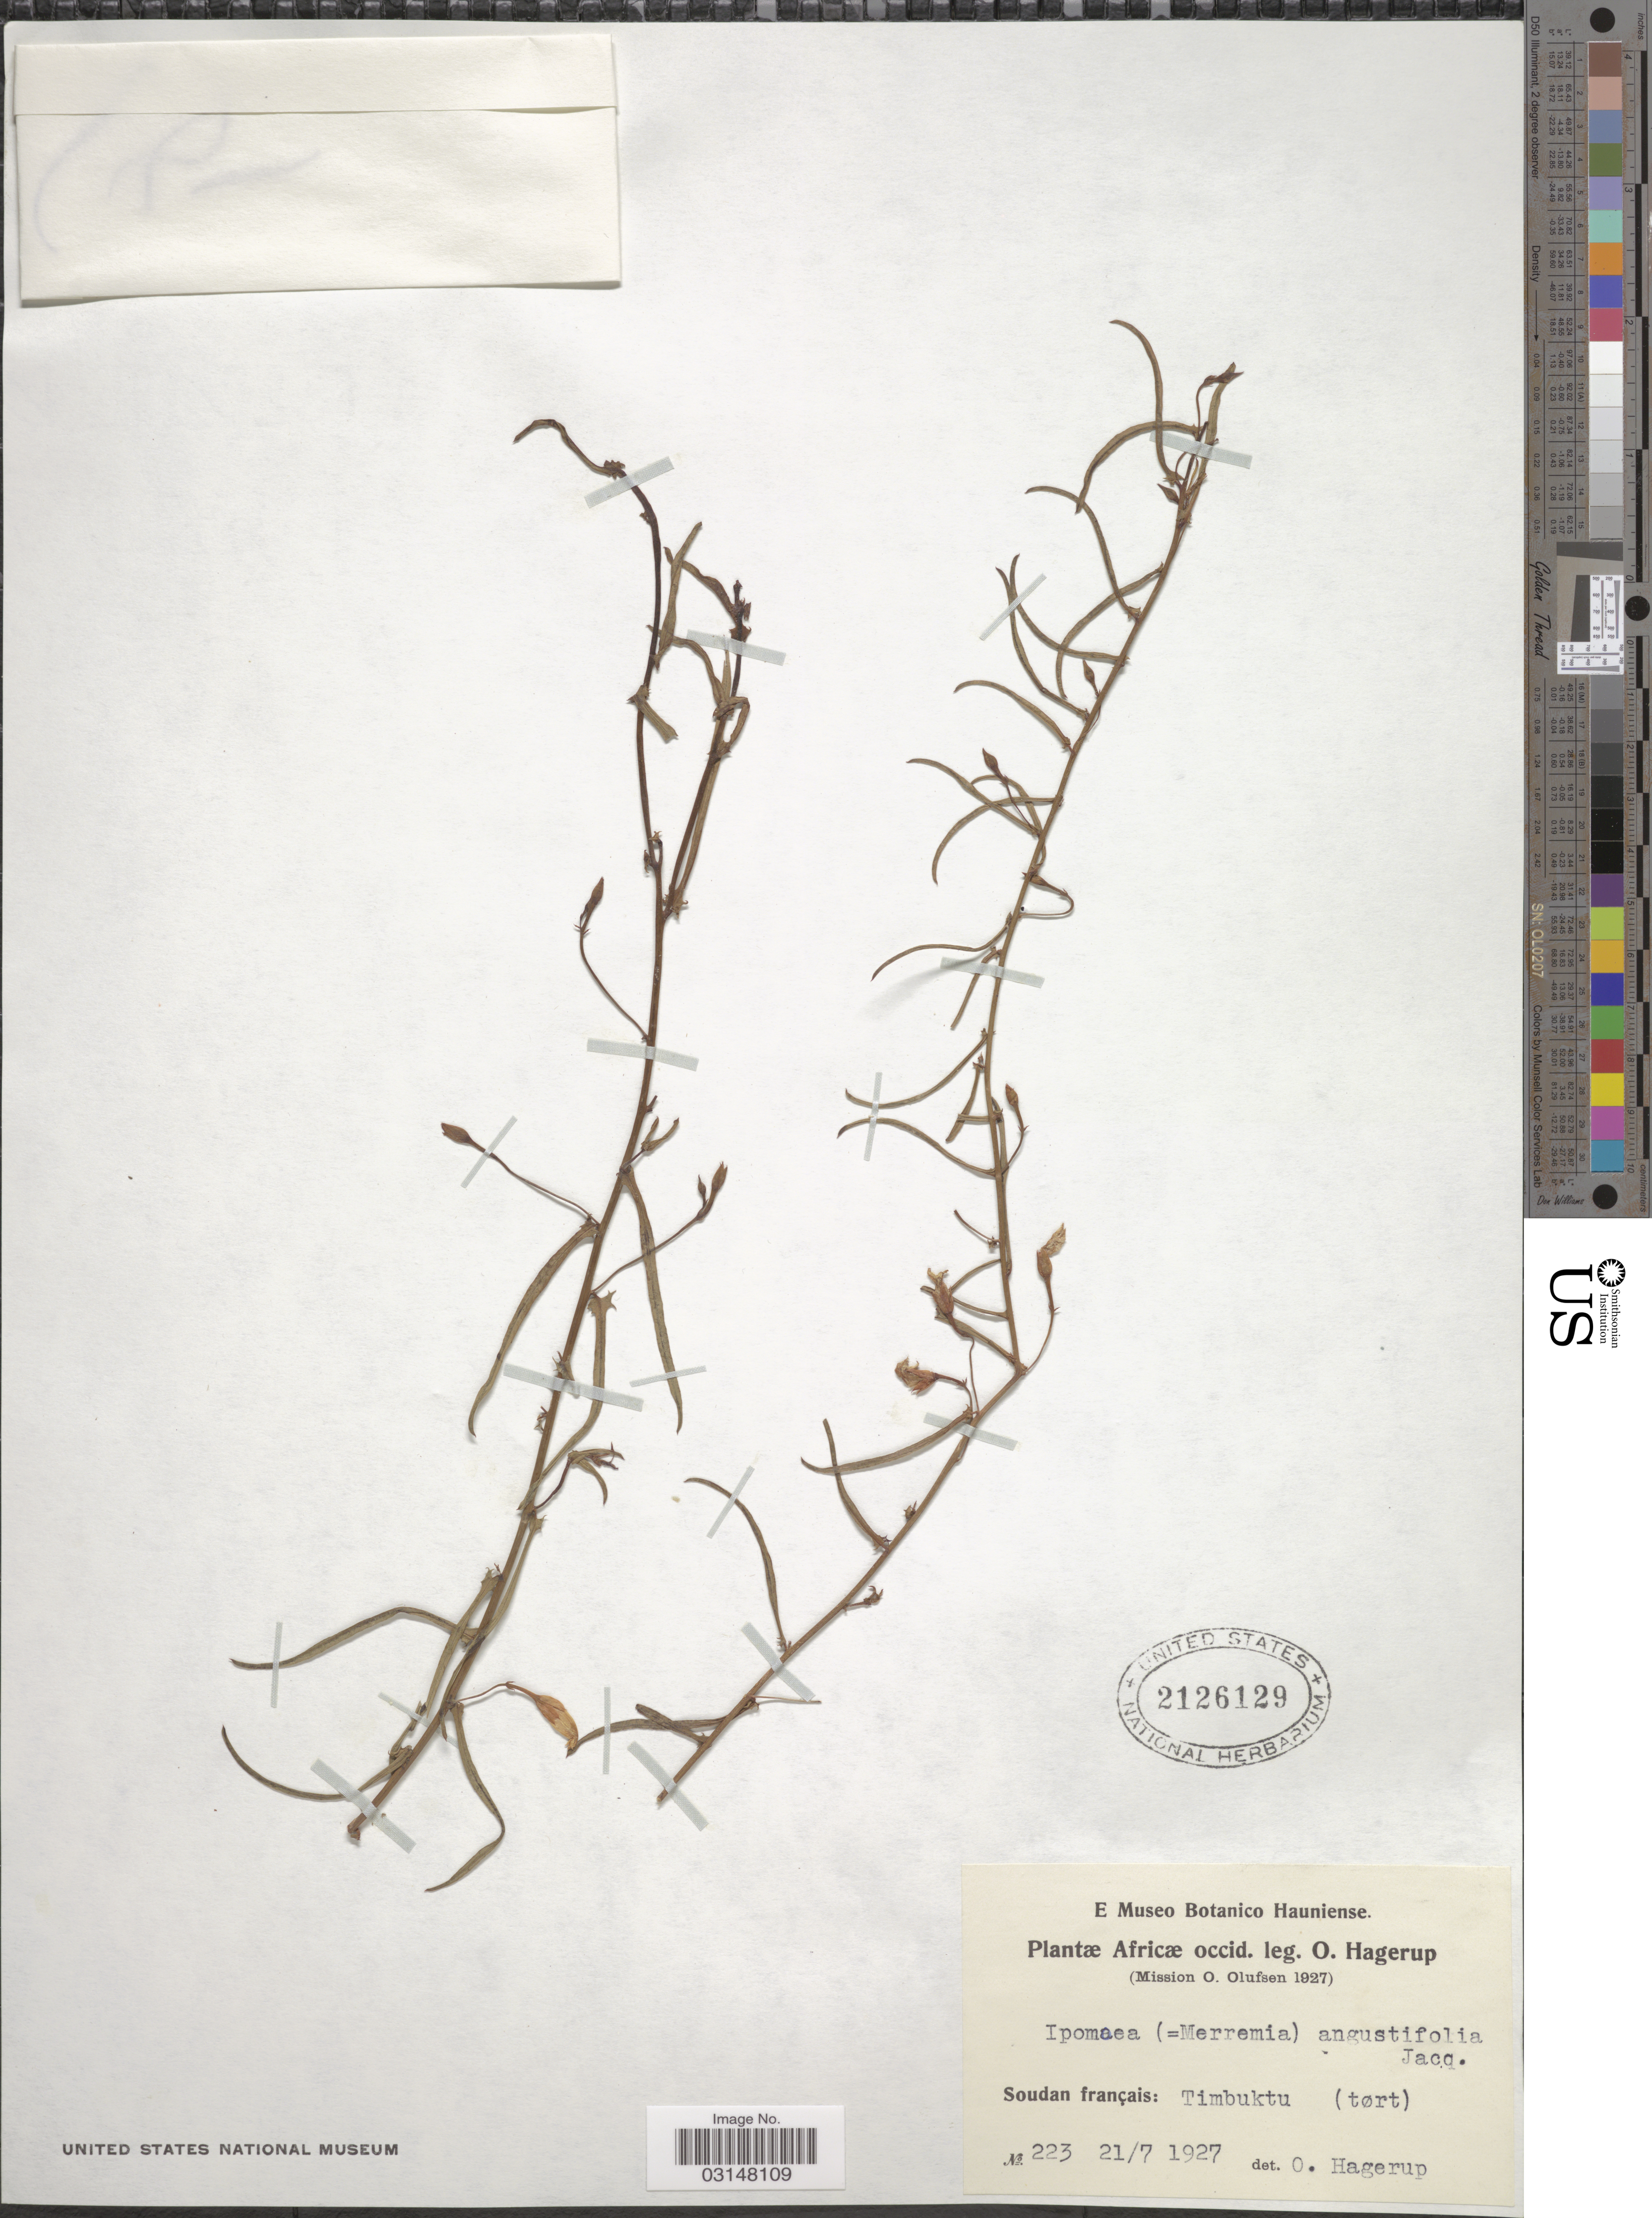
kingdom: Plantae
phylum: Tracheophyta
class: Magnoliopsida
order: Solanales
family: Convolvulaceae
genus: Xenostegia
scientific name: Xenostegia tridentata subsp. angustifolia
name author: Lejoly & Lisowski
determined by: Strong, Mark T., (BOT), Smithsonian Institution - National Museum of Natural History (UNITED STATES)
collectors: O. Hagerup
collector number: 223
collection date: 1927-07-21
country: Mali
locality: Africæ occid. Soudan français: Timbuktu (tørt).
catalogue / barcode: US 2126129